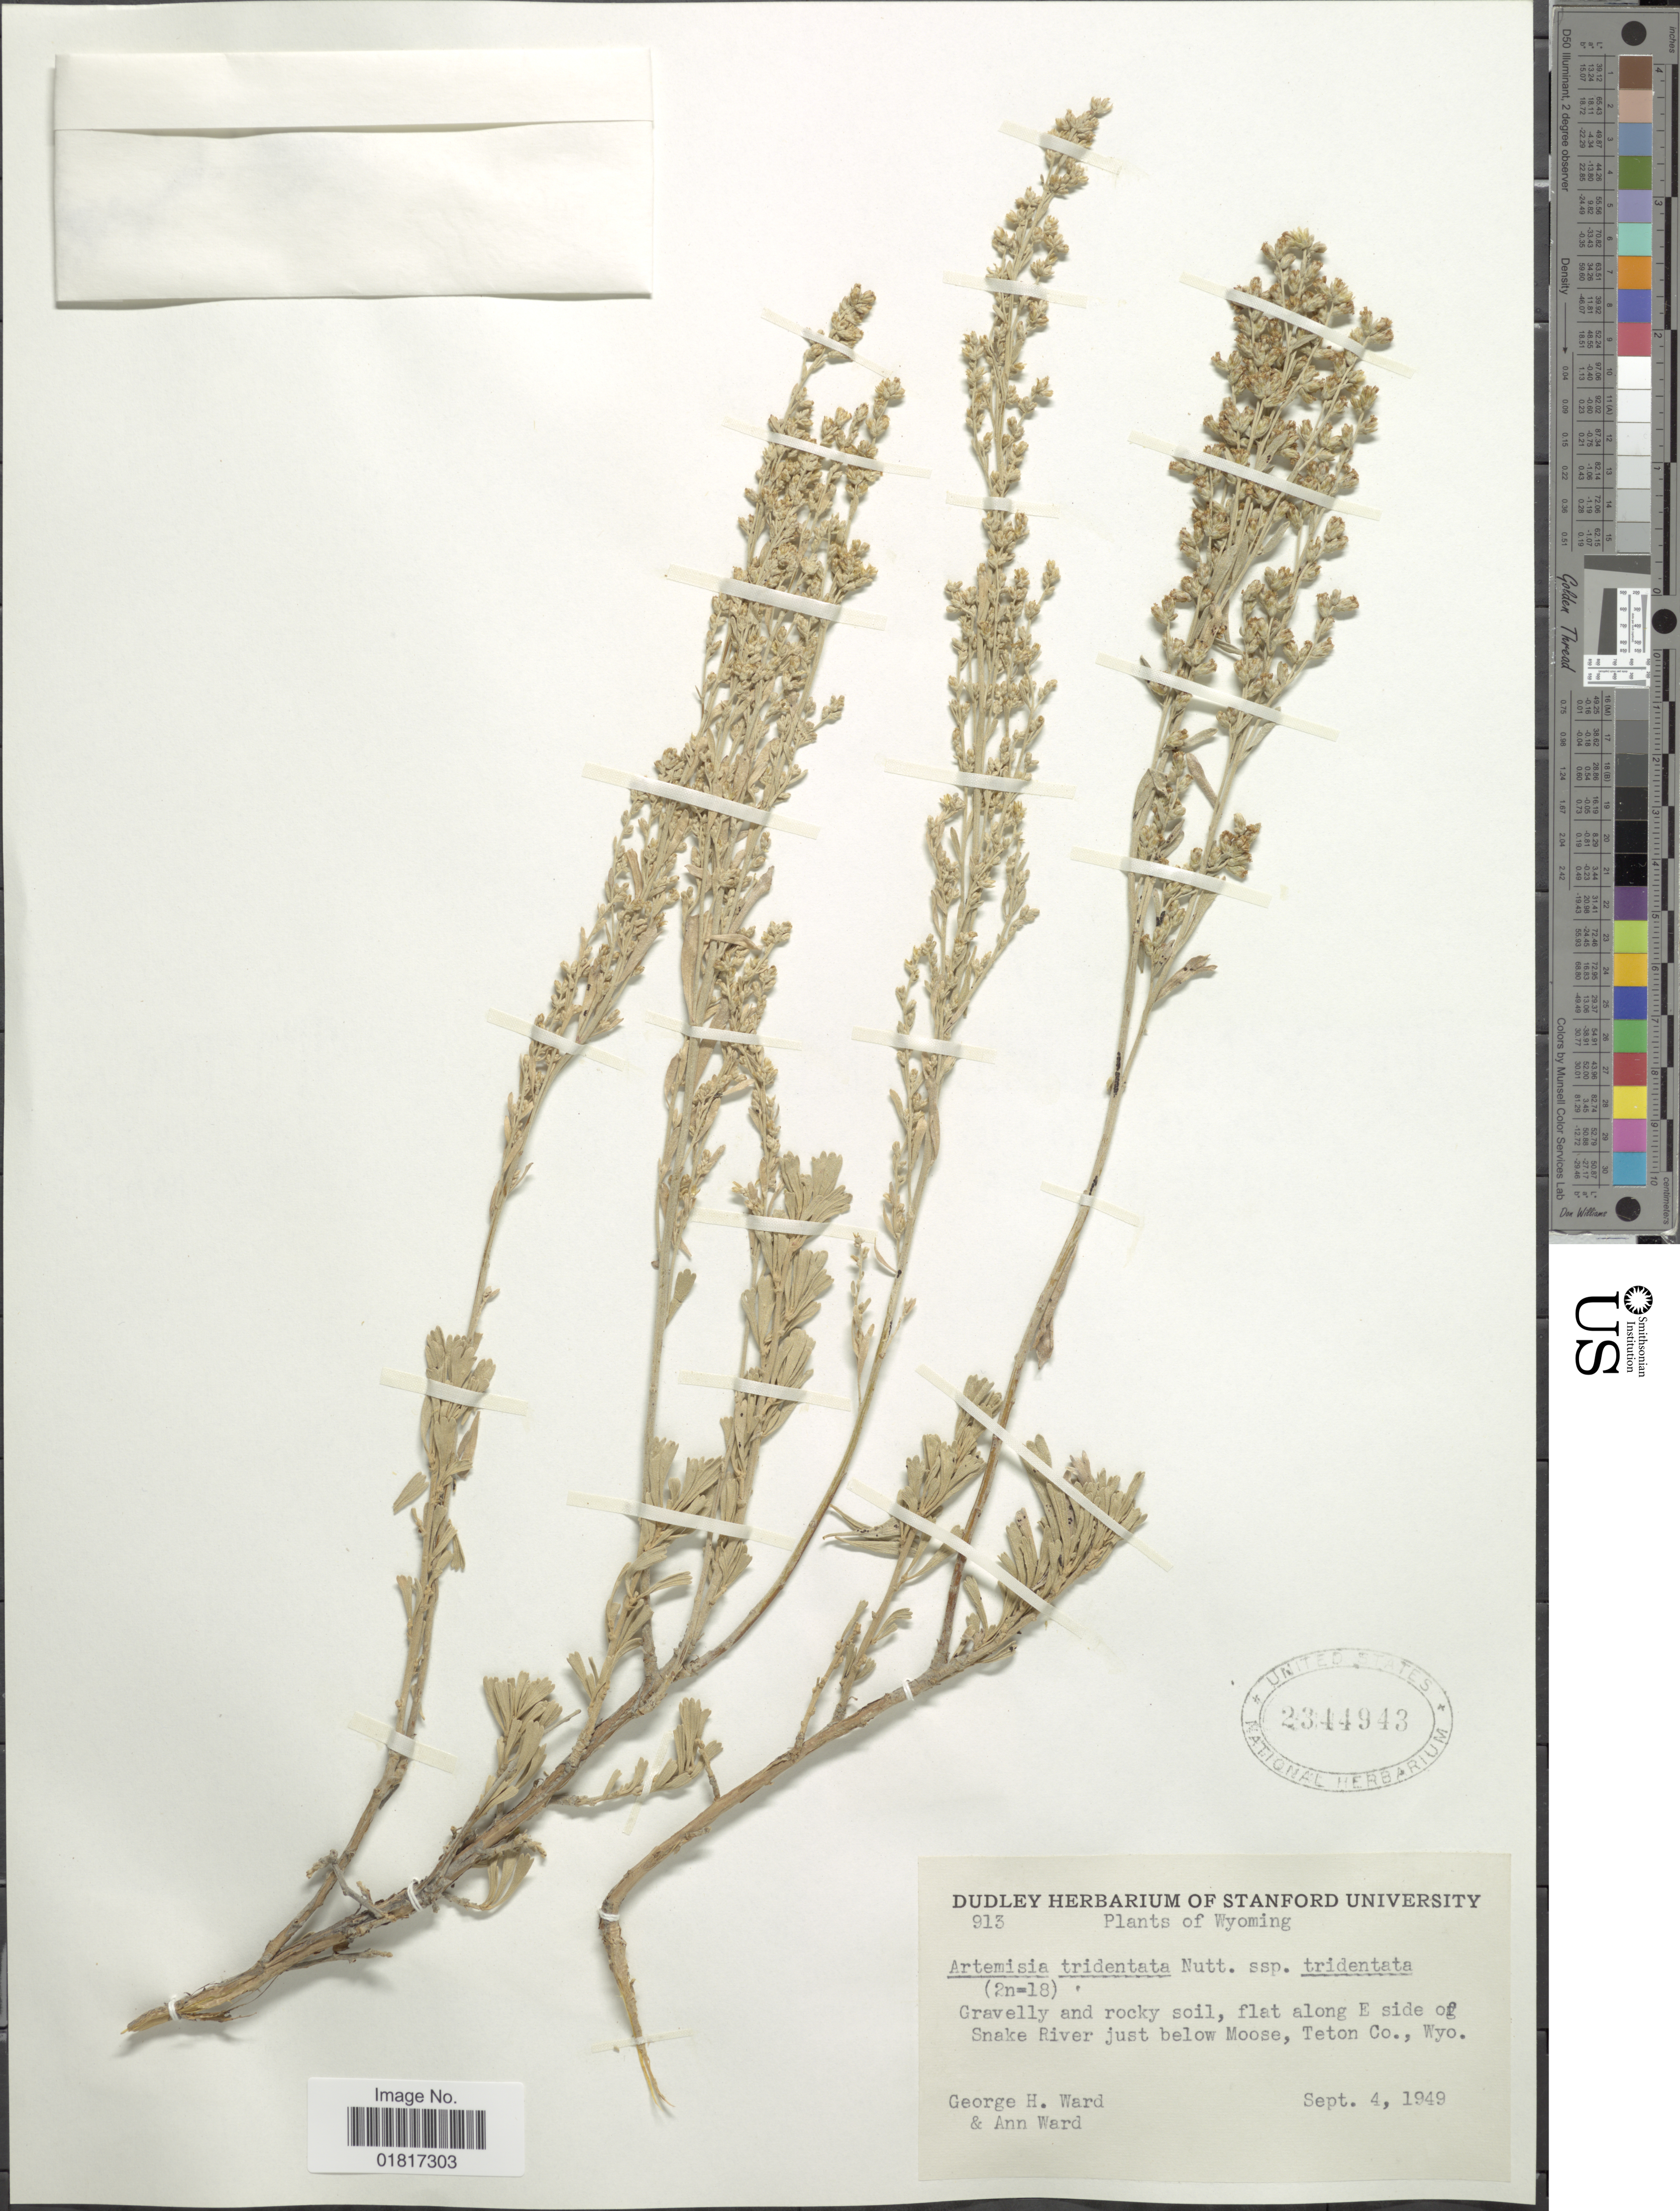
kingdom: Plantae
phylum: Tracheophyta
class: Magnoliopsida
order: Asterales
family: Asteraceae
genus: Artemisia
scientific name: Artemisia tridentata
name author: Nutt.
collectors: G. H. Ward & A. Ward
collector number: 913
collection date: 1949-09-04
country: United States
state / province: Wyoming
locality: Gravelly and rocky soil, flat along E side of Snake River just below Moose, Teton Co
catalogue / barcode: US 2344943